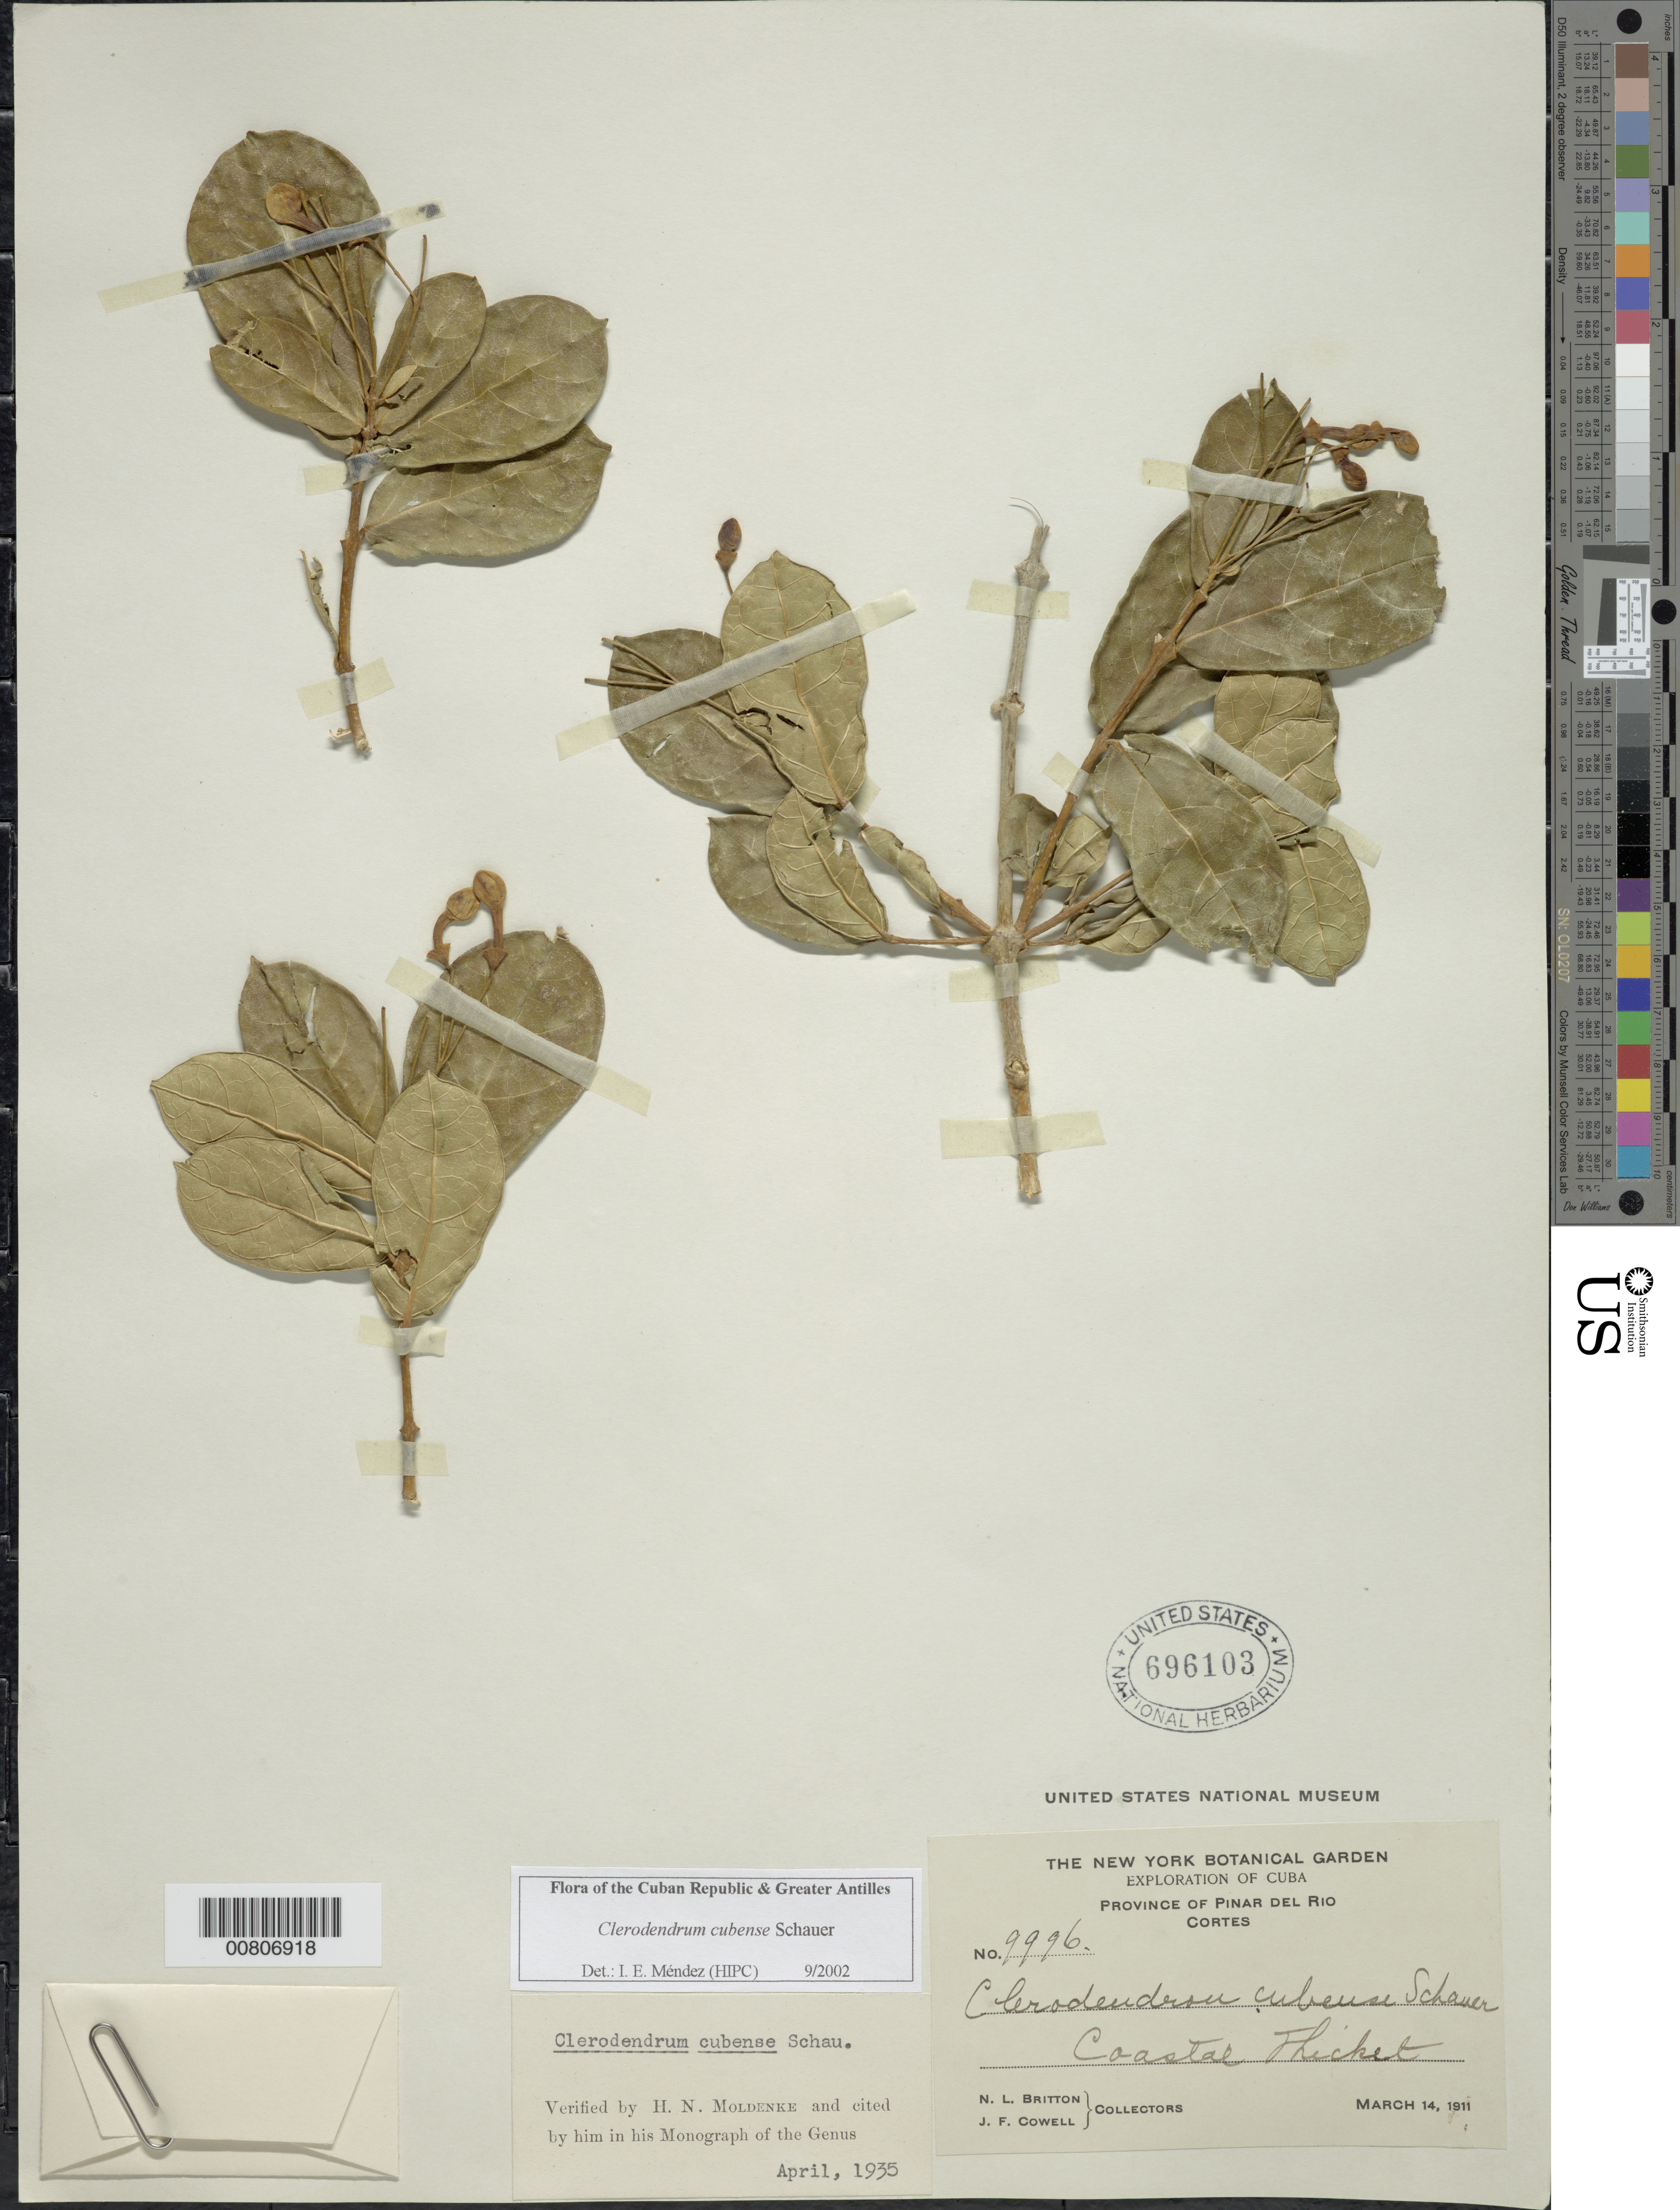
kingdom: Plantae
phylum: Tracheophyta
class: Magnoliopsida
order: Lamiales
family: Lamiaceae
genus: Clerodendrum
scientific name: Clerodendrum cubense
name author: Schauer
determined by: Méndez, Isidro E., (HIPC)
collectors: N. Britton & J. F. Cowell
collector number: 9996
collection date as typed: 14 Mar 1911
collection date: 1911-03-14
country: Cuba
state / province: Pinar del Rio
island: Cuba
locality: Cortes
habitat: Coastal thickets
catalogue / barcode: US 696103